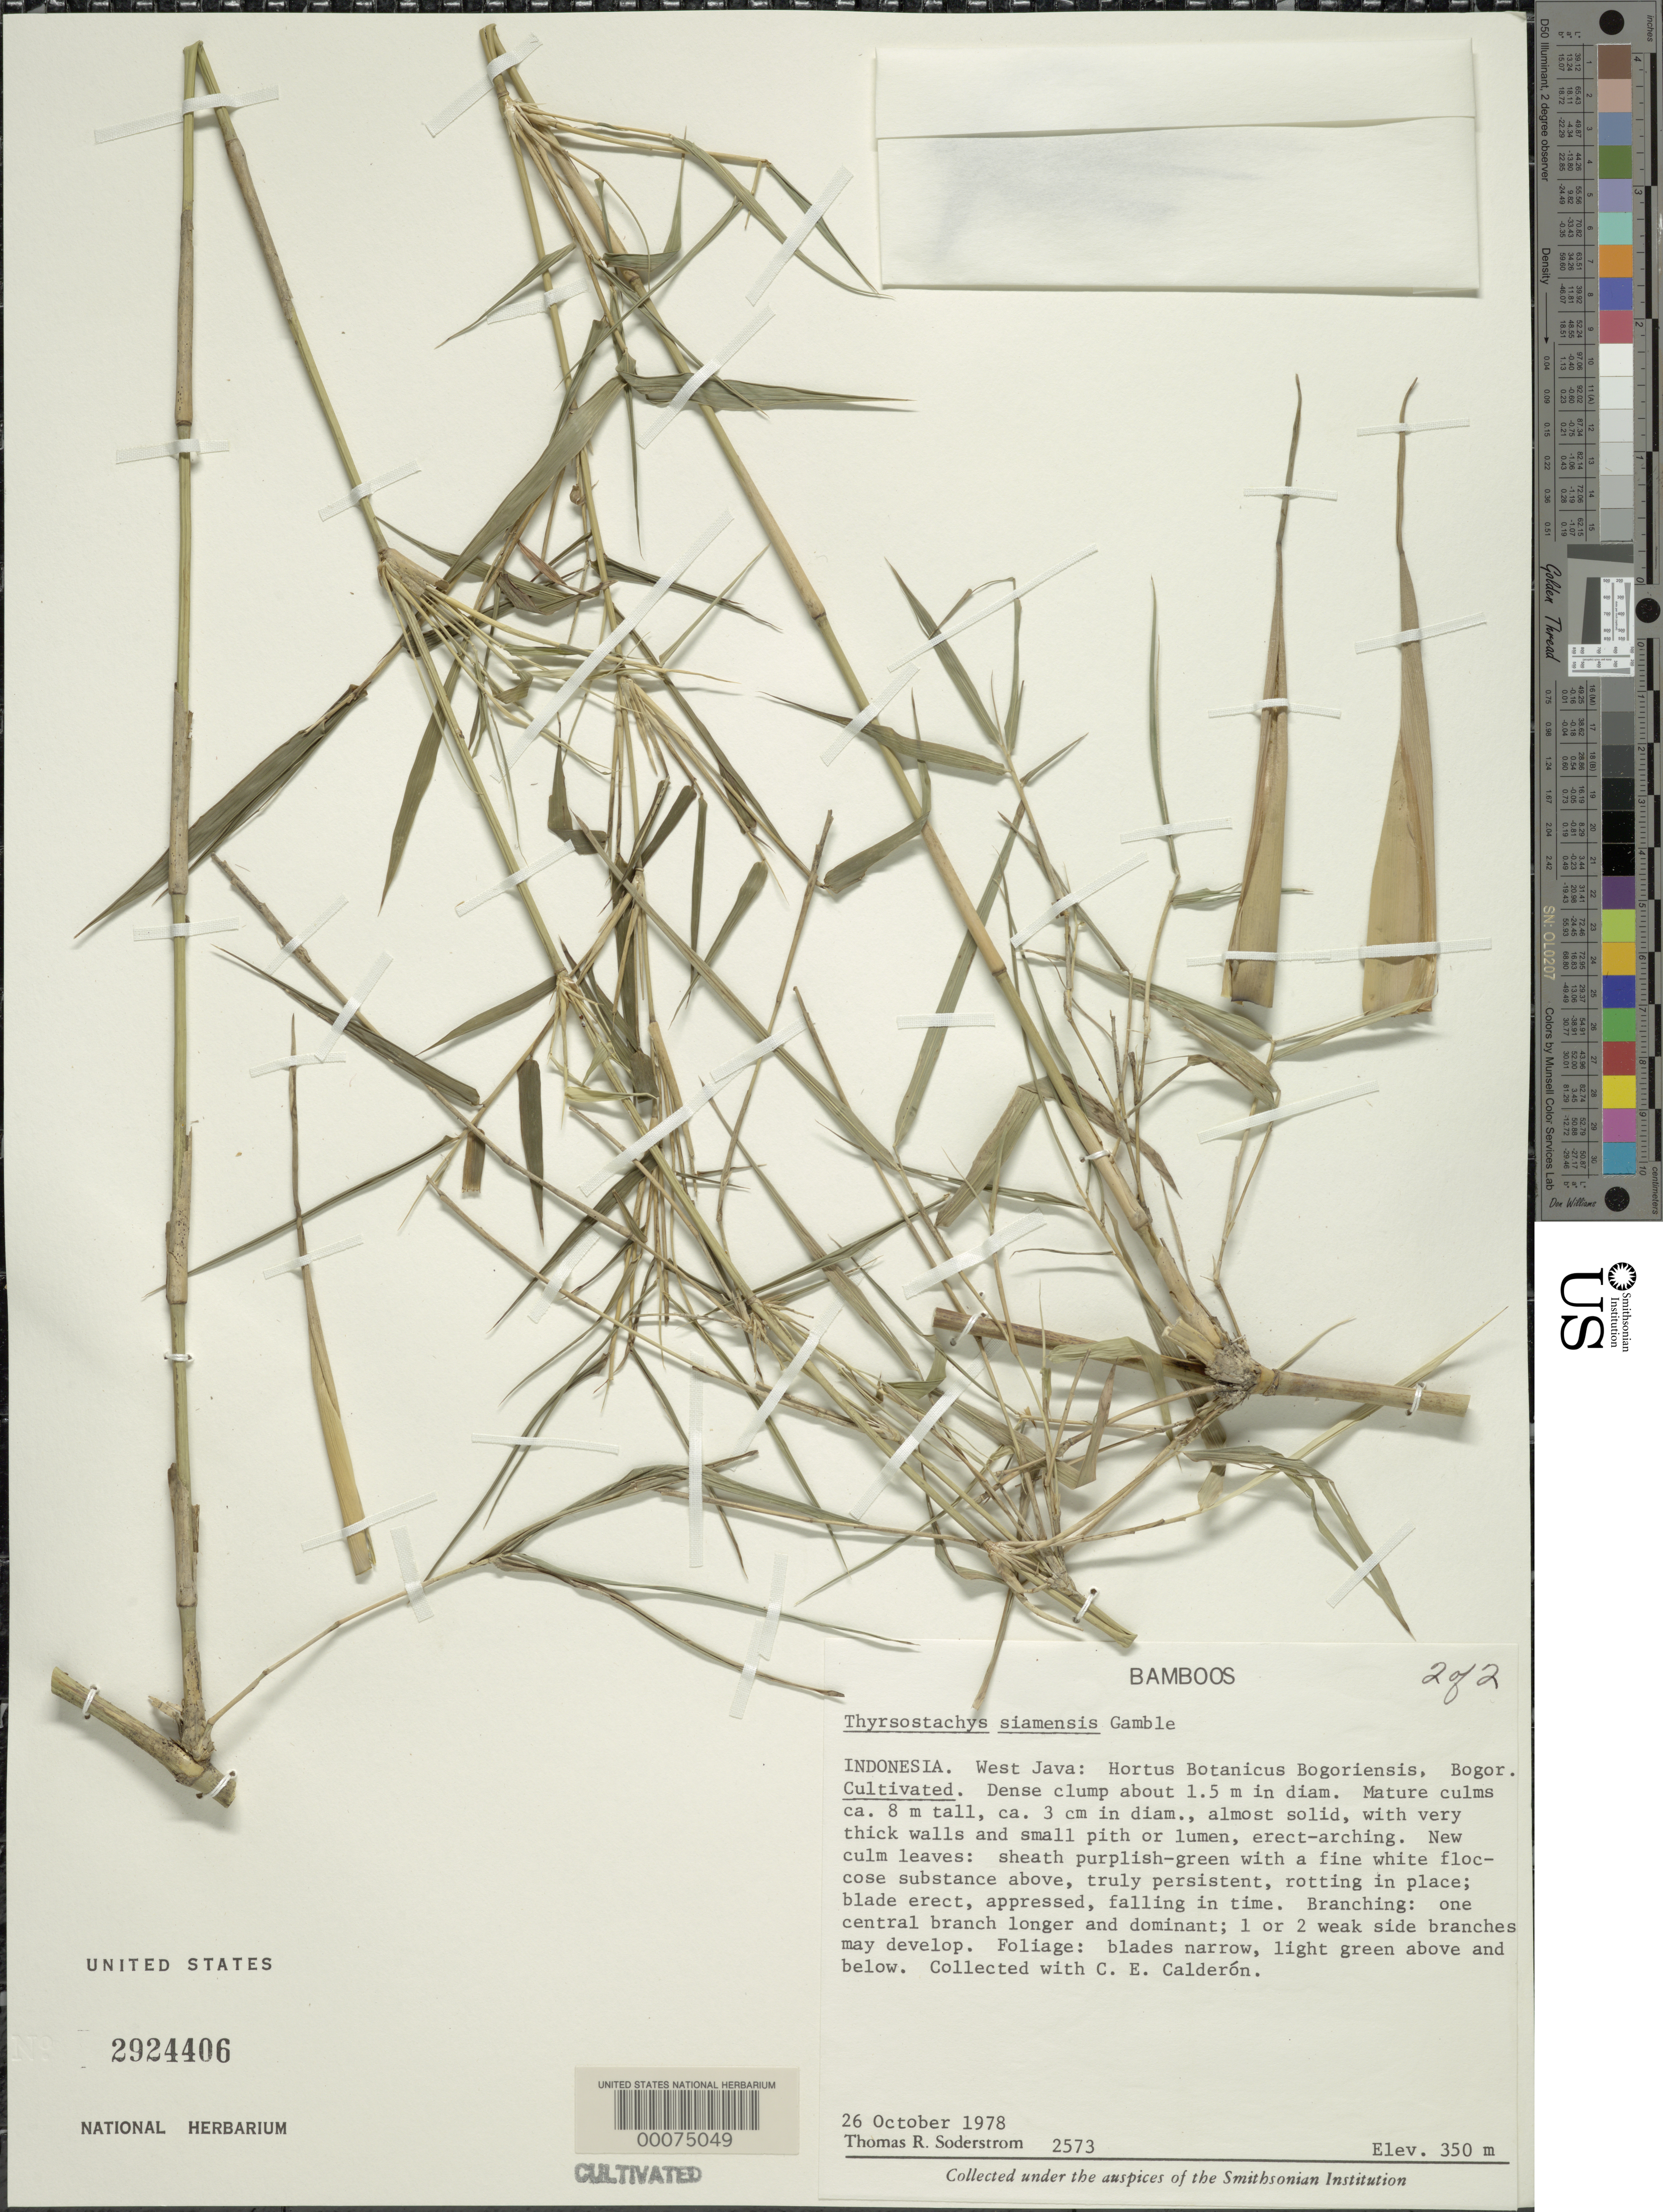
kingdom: Plantae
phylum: Tracheophyta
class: Liliopsida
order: Poales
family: Poaceae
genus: Thyrsostachys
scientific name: Thyrsostachys siamensis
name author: Gamble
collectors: T. R. Soderstrom & C. E. Calderón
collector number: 2573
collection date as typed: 26 Oct 1978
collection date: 1978-10-26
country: Indonesia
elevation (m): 350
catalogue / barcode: US 2924406